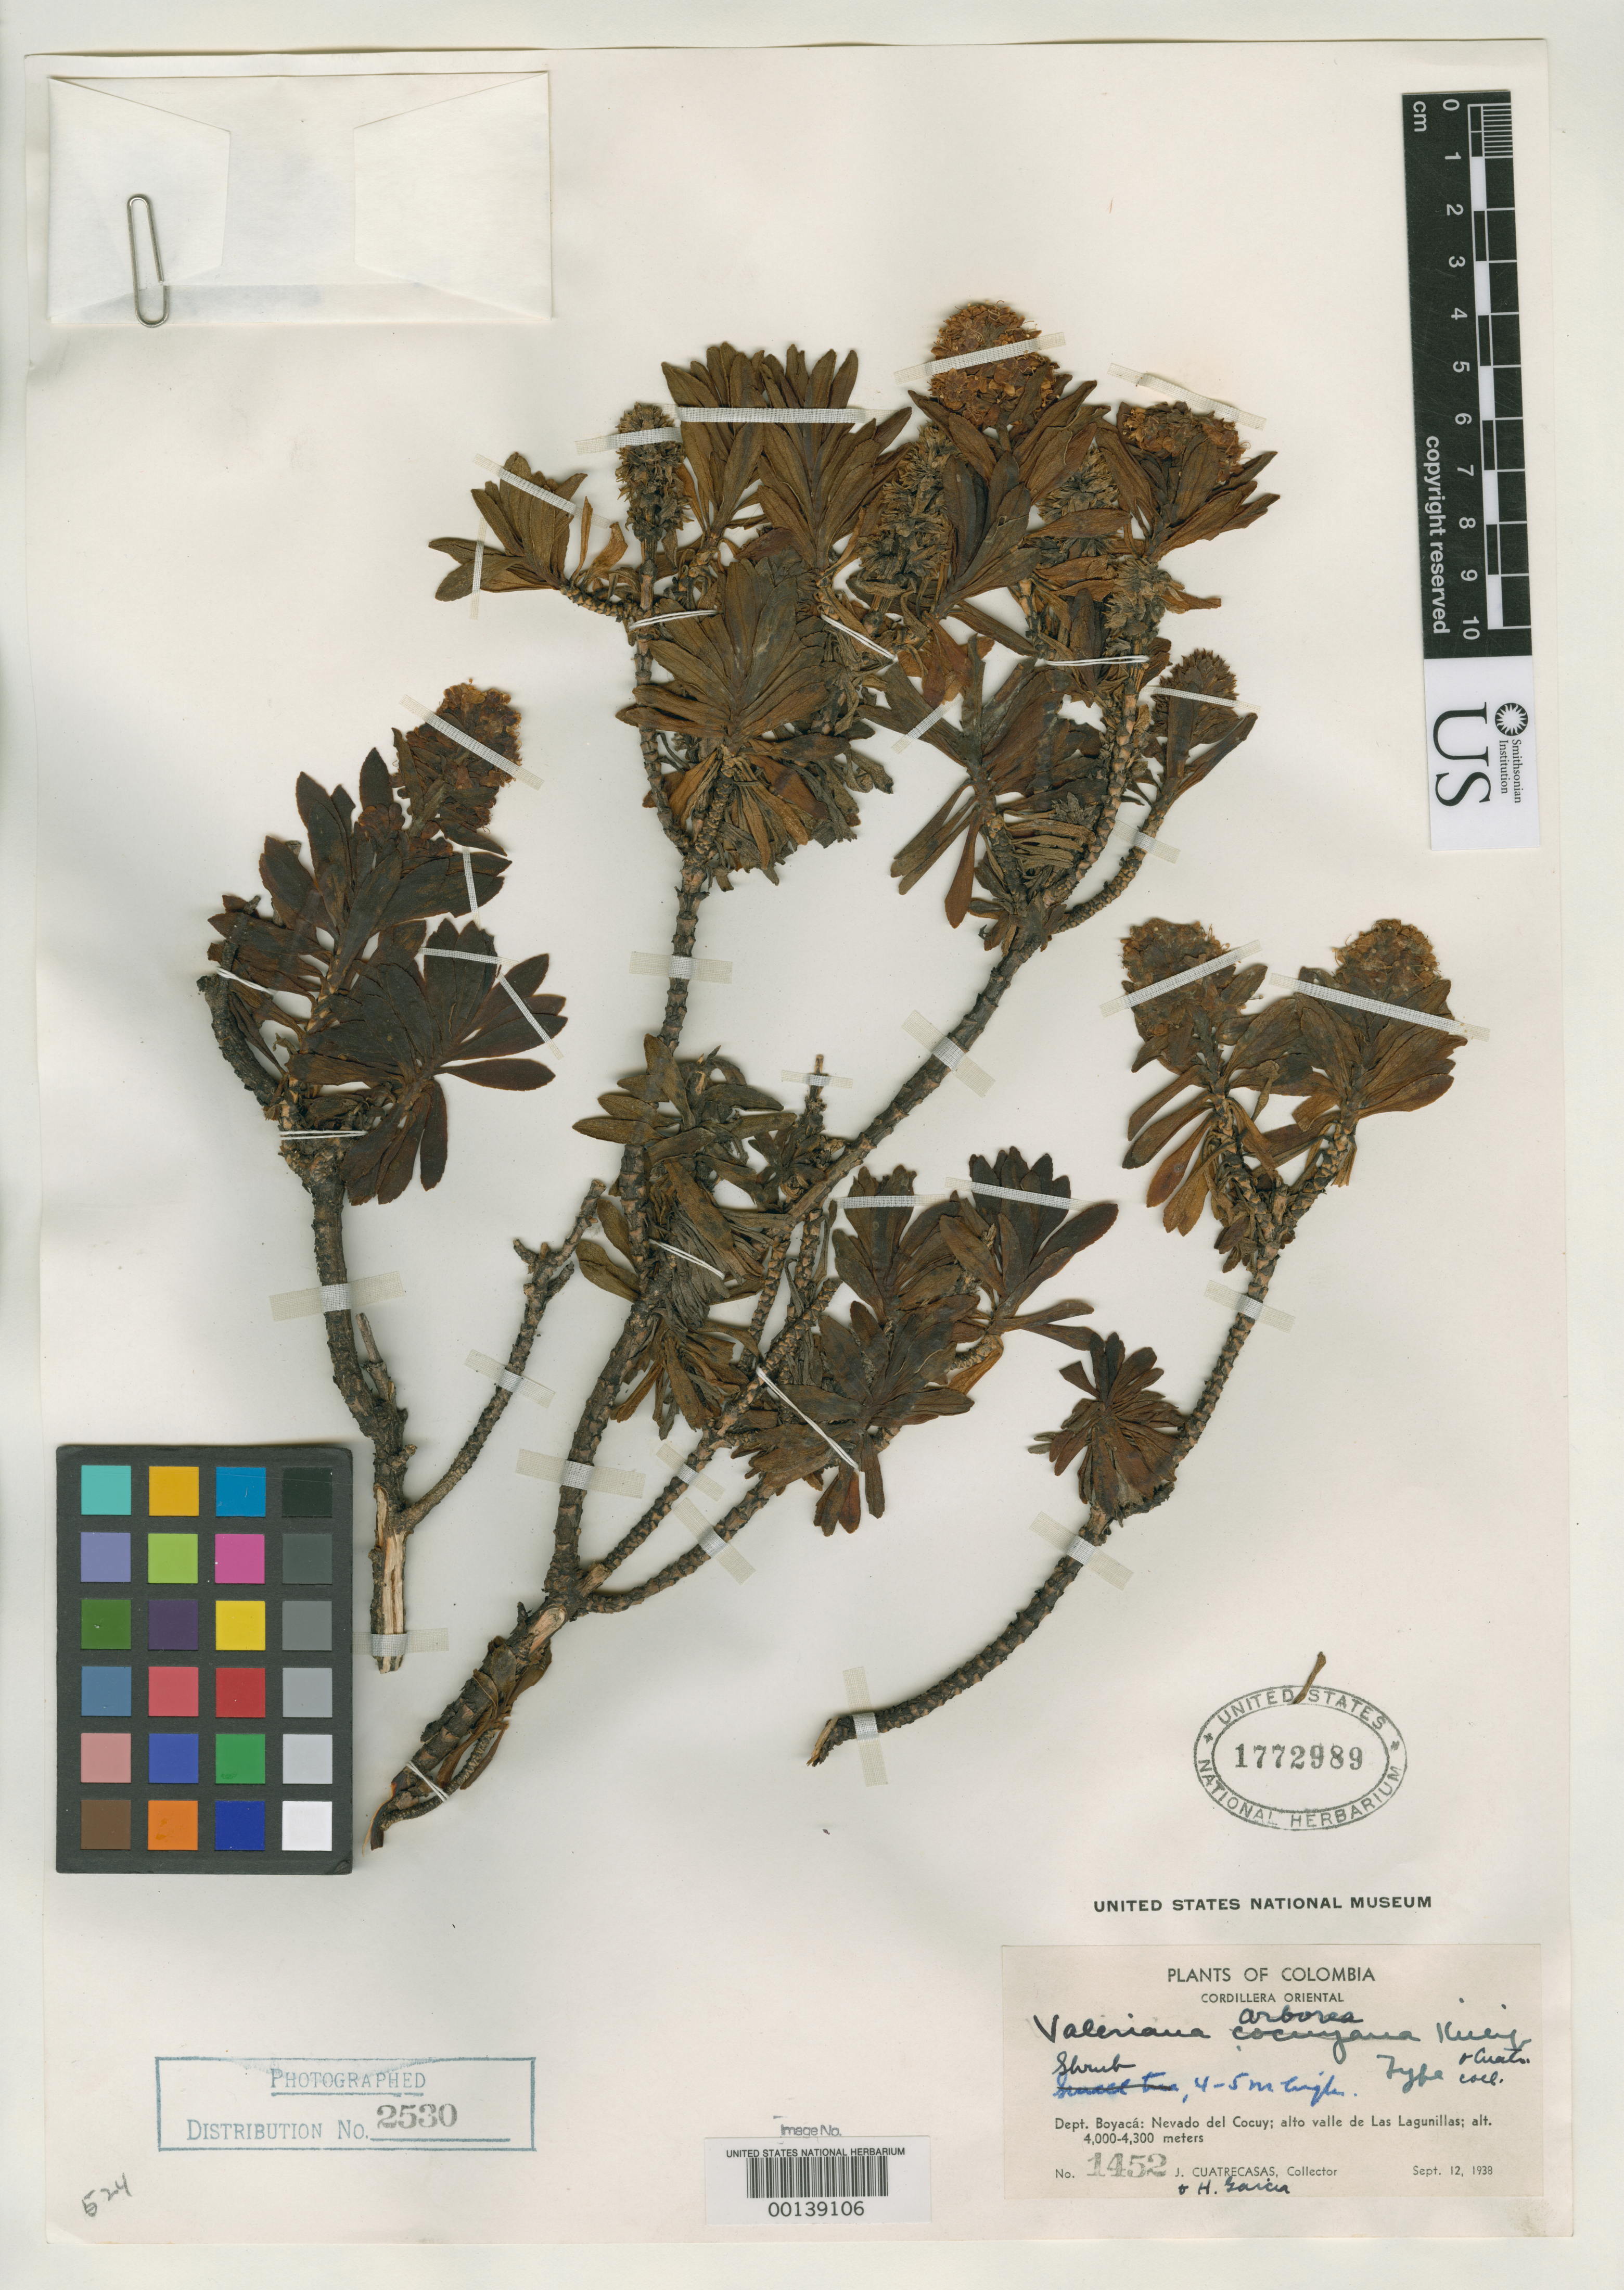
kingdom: Plantae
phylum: Tracheophyta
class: Magnoliopsida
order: Dipsacales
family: Caprifoliaceae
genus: Valeriana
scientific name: Valeriana arborea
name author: Killip & Cuatrec.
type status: Isotype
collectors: J. Cuatrecasas & H. García Barriga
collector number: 1452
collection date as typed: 12 Sep 1938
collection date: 1938-09-12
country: Colombia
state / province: Boyacá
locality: Nevada del Cocuy, Cordillera Oriental.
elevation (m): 4000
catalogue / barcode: US 1772989